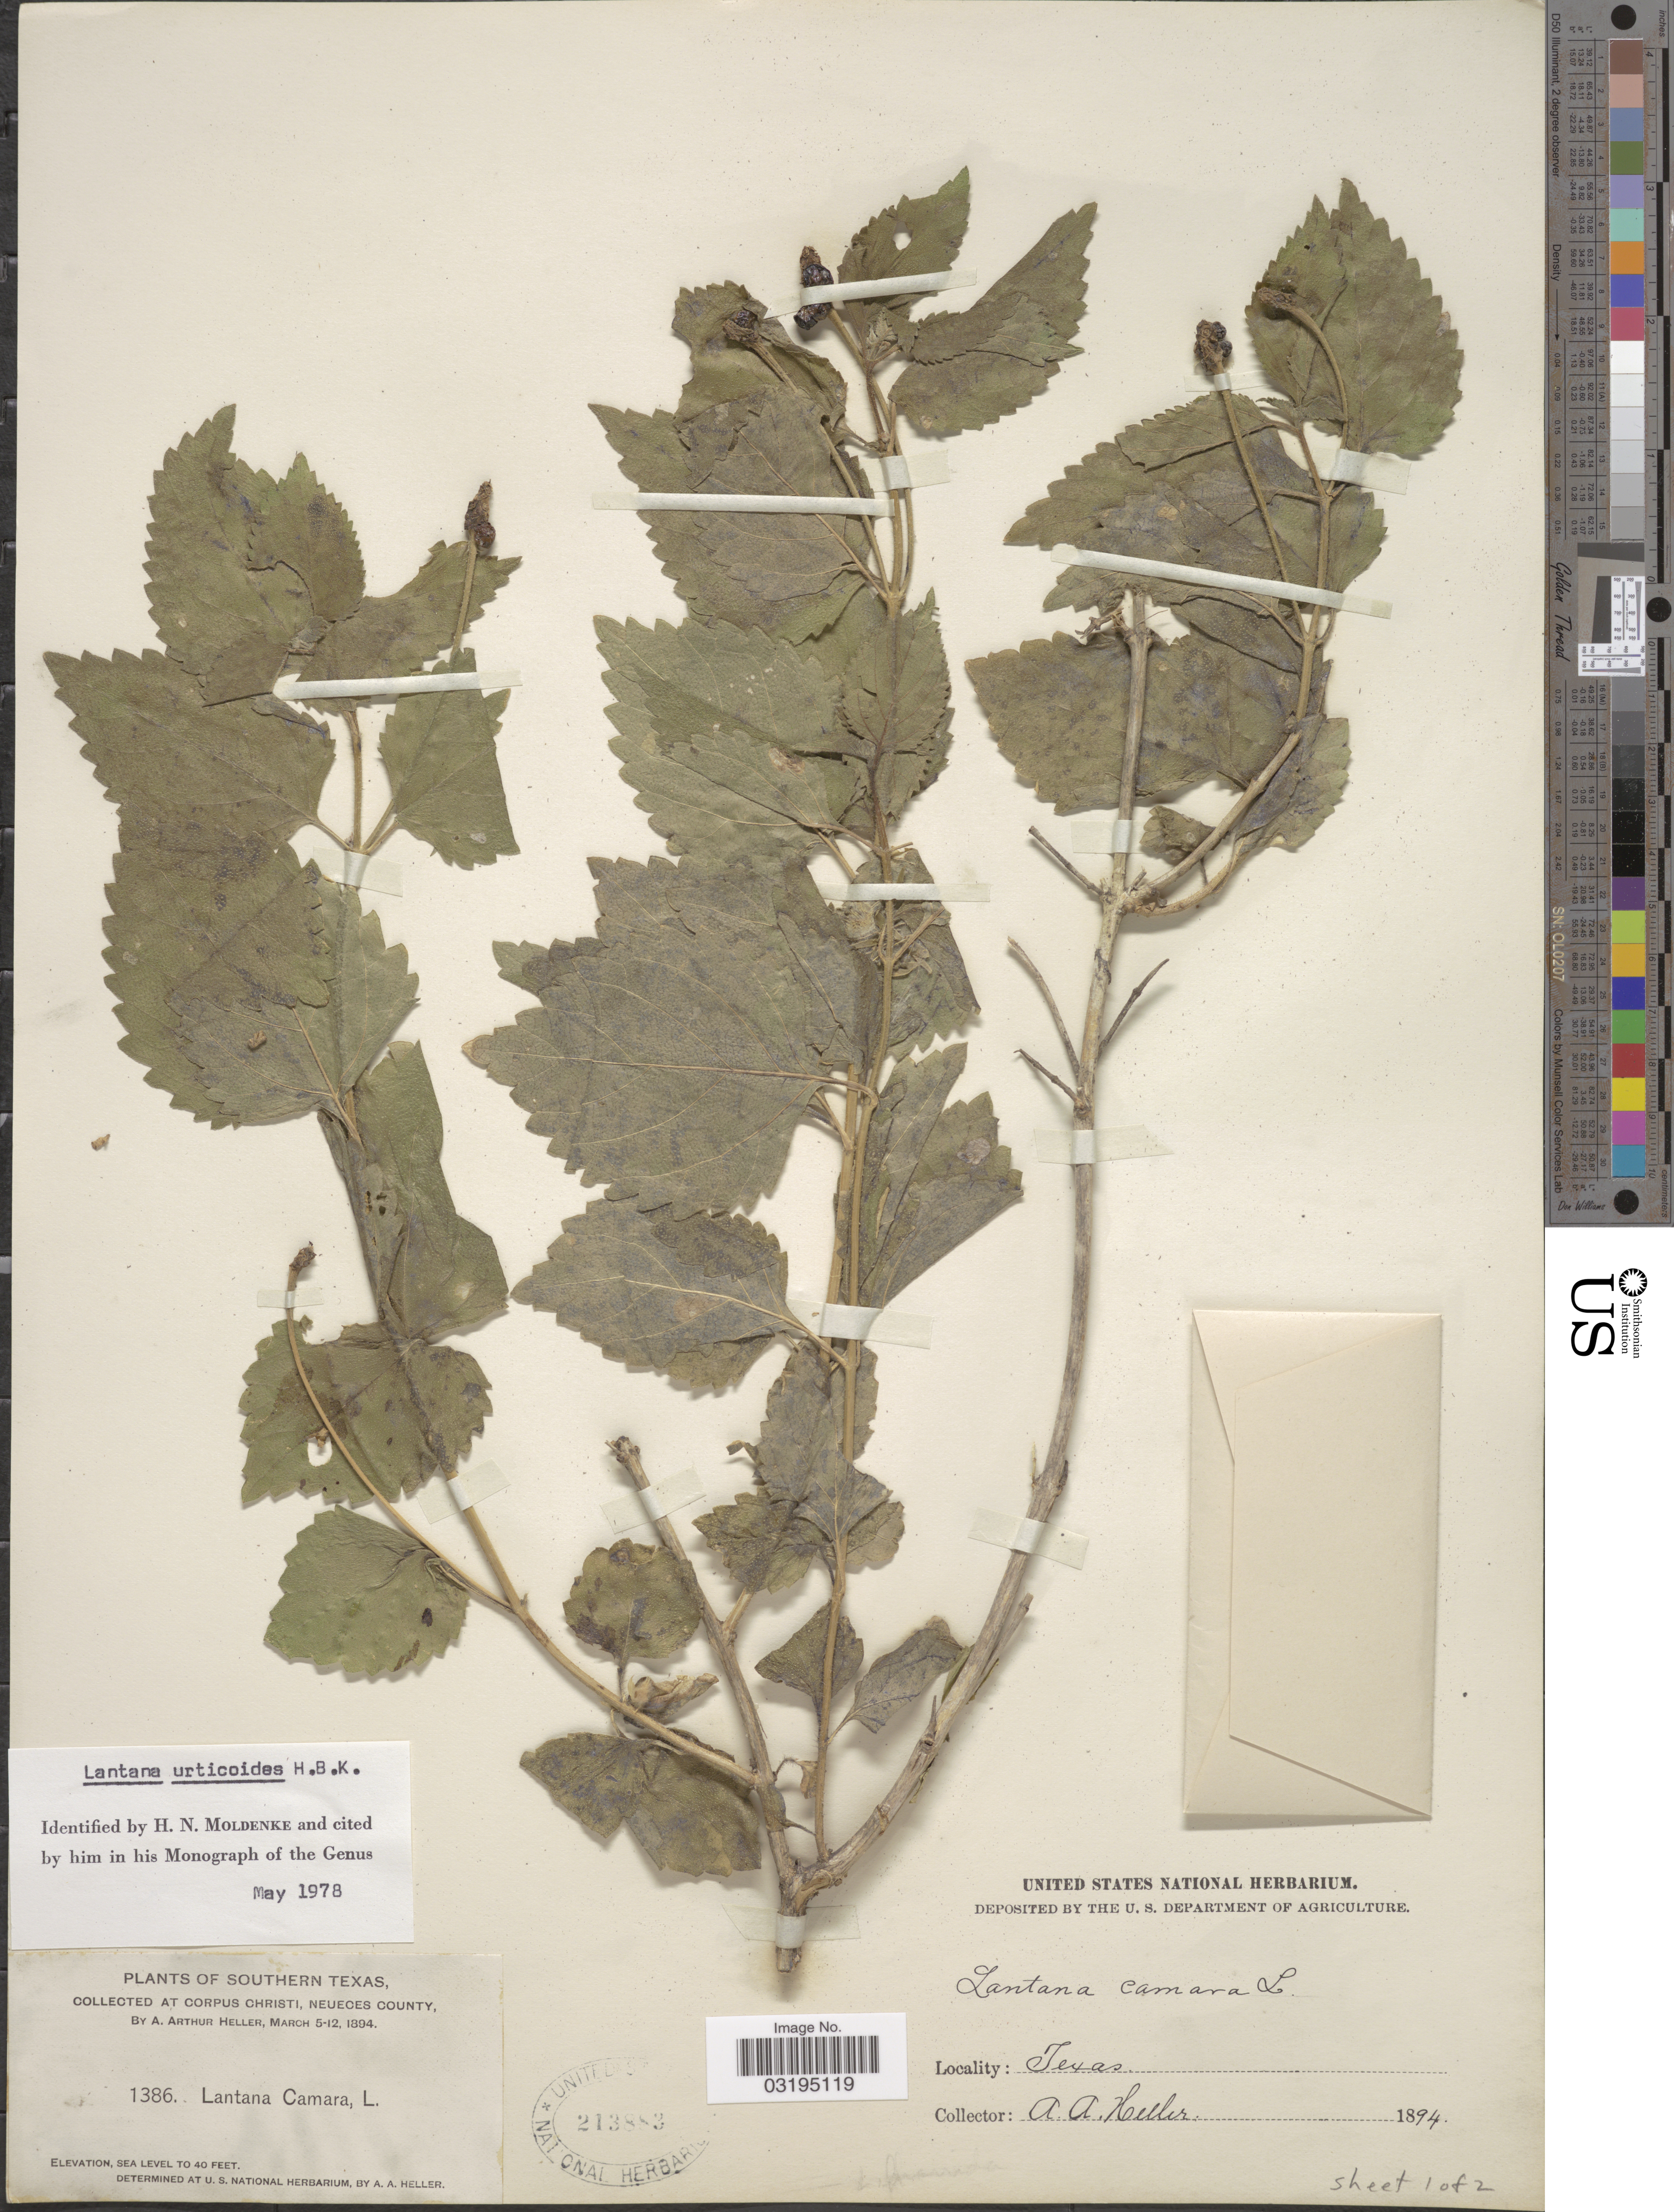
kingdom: Plantae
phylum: Tracheophyta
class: Magnoliopsida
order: Lamiales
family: Verbenaceae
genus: Lantana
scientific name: Lantana urticoides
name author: Hayek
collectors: A. A. Heller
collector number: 1386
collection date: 1894-03-05/1894-03-12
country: United States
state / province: Texas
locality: Southern Texas. Corpus Christi, Neueces County.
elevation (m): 0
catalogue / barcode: US 213883